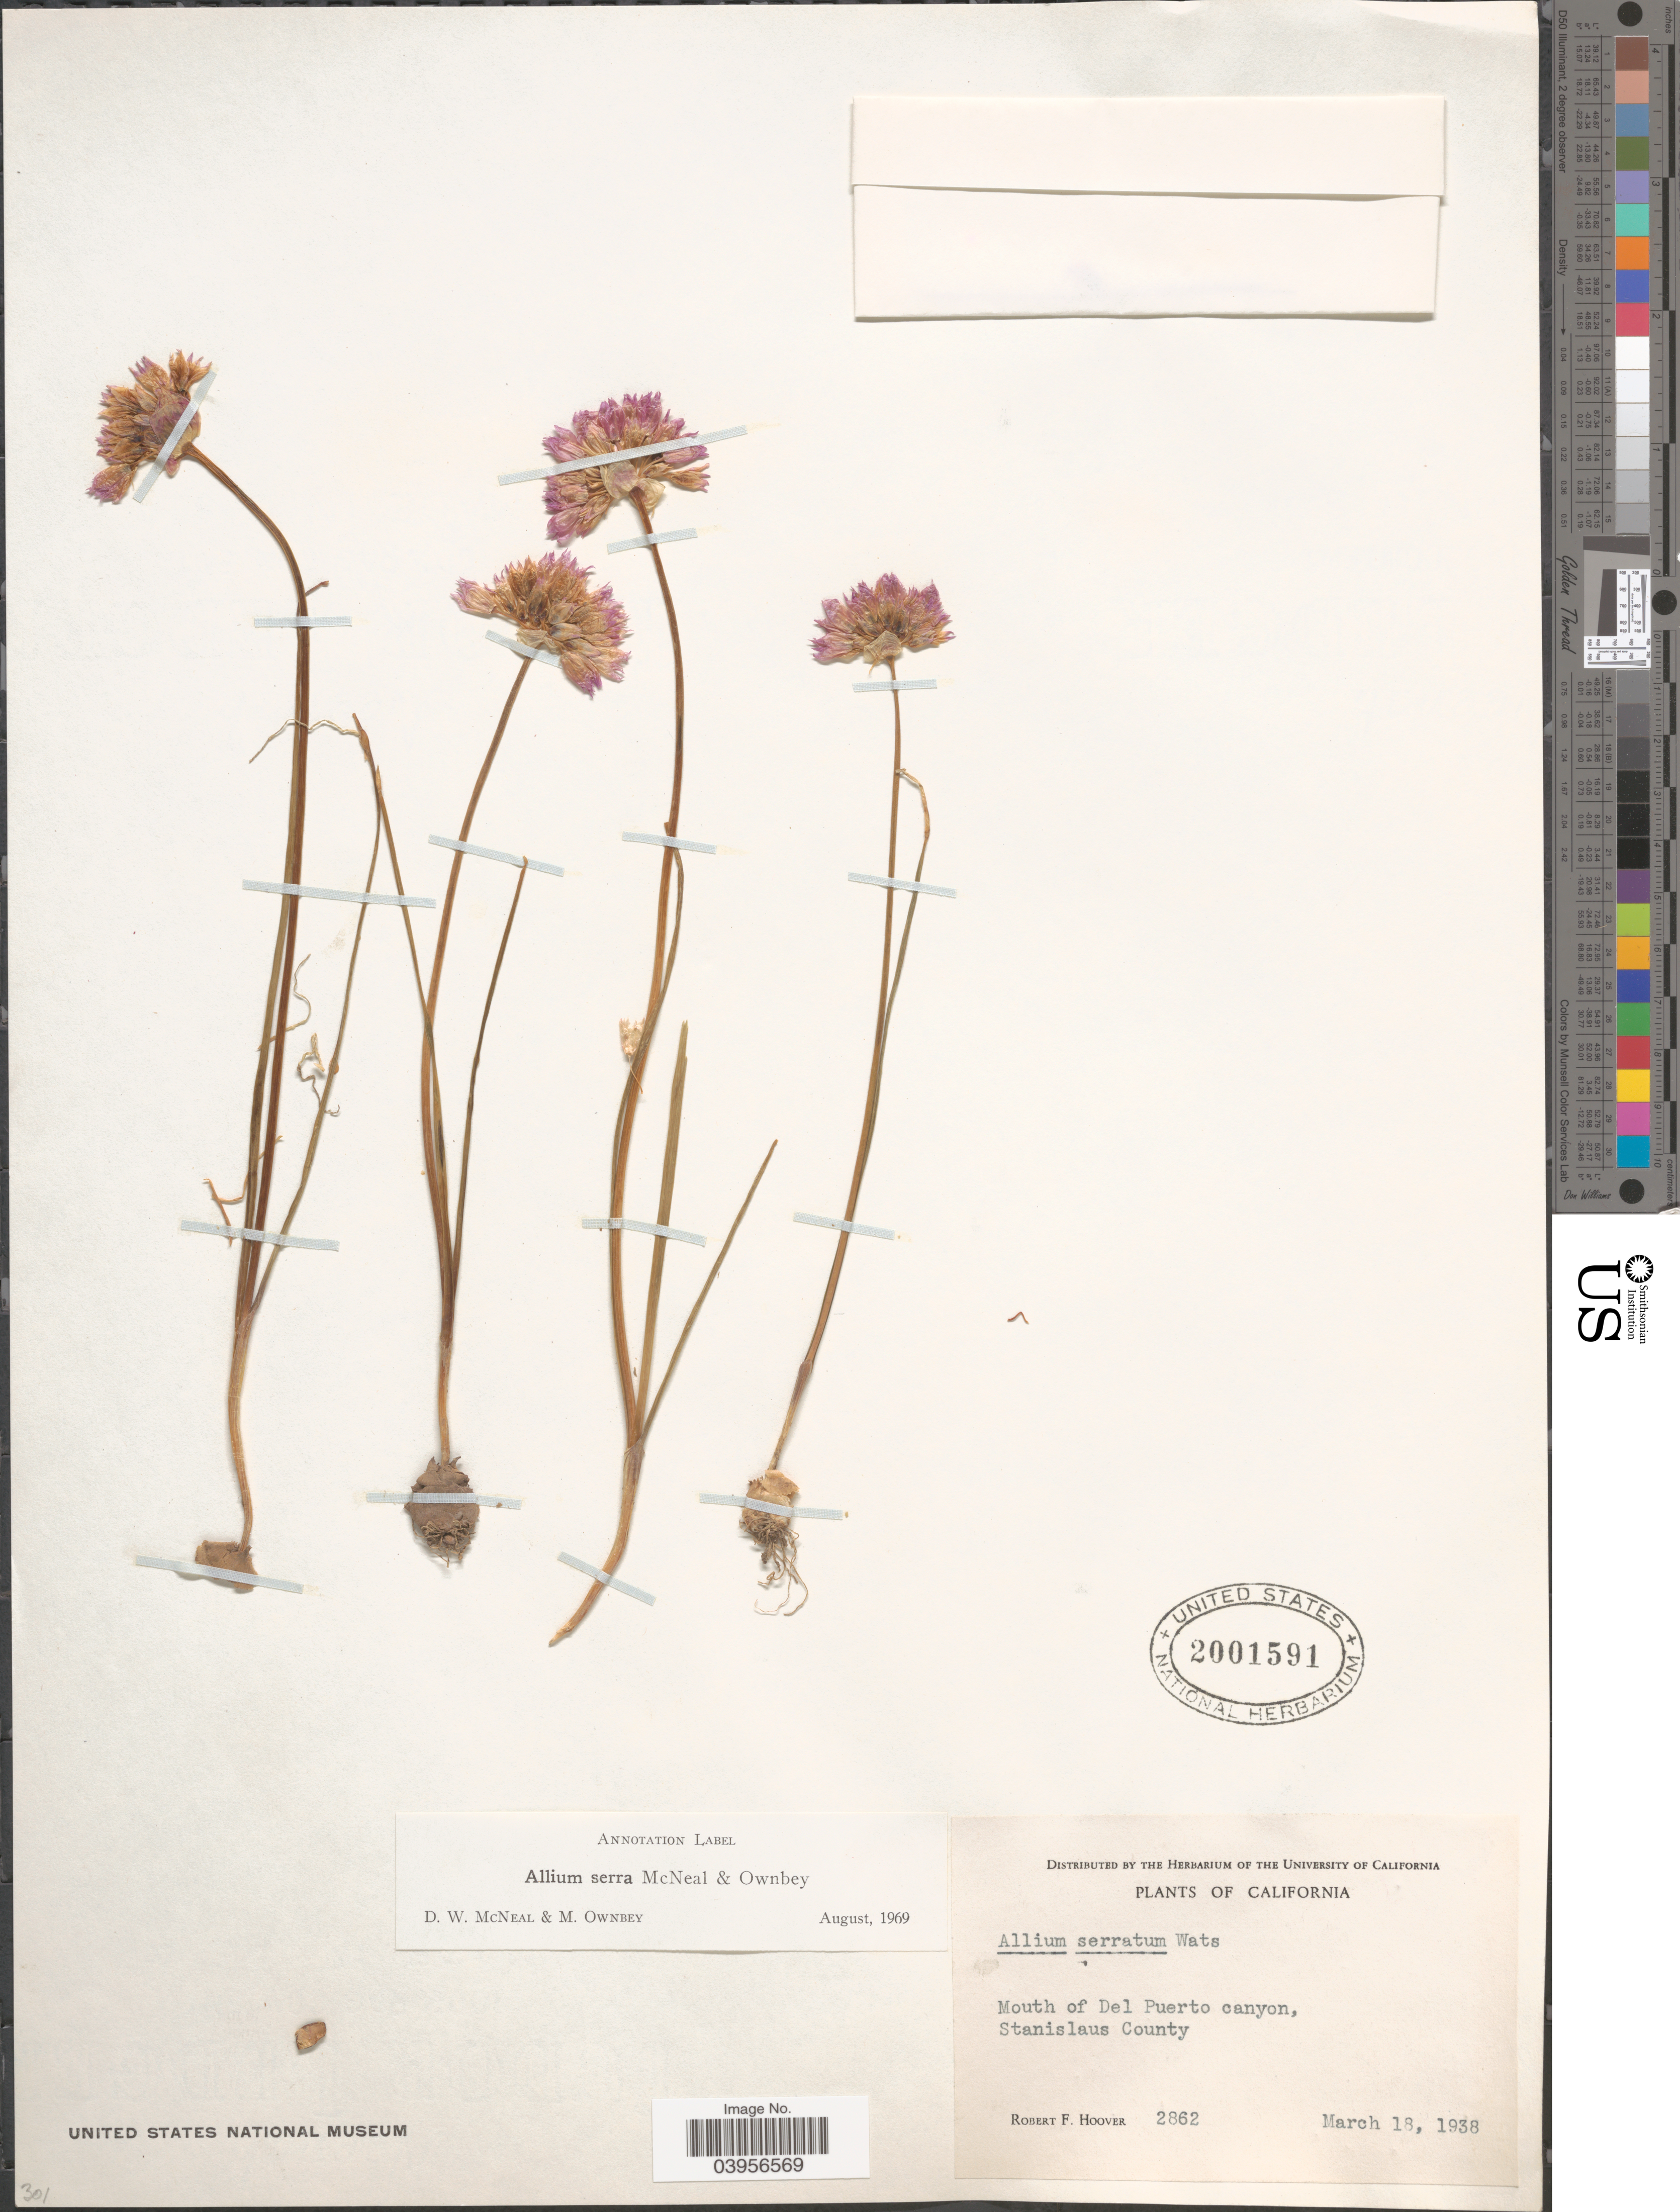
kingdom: Plantae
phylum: Tracheophyta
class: Liliopsida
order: Asparagales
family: Amaryllidaceae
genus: Allium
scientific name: Allium serra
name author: McNeal & Ownbey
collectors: R. F. Hoover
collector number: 2862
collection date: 1938-03-18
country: United States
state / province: California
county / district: Stanislaus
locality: Mouth of Del Puerto canyon, Stanislaus County.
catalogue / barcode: US 2001591